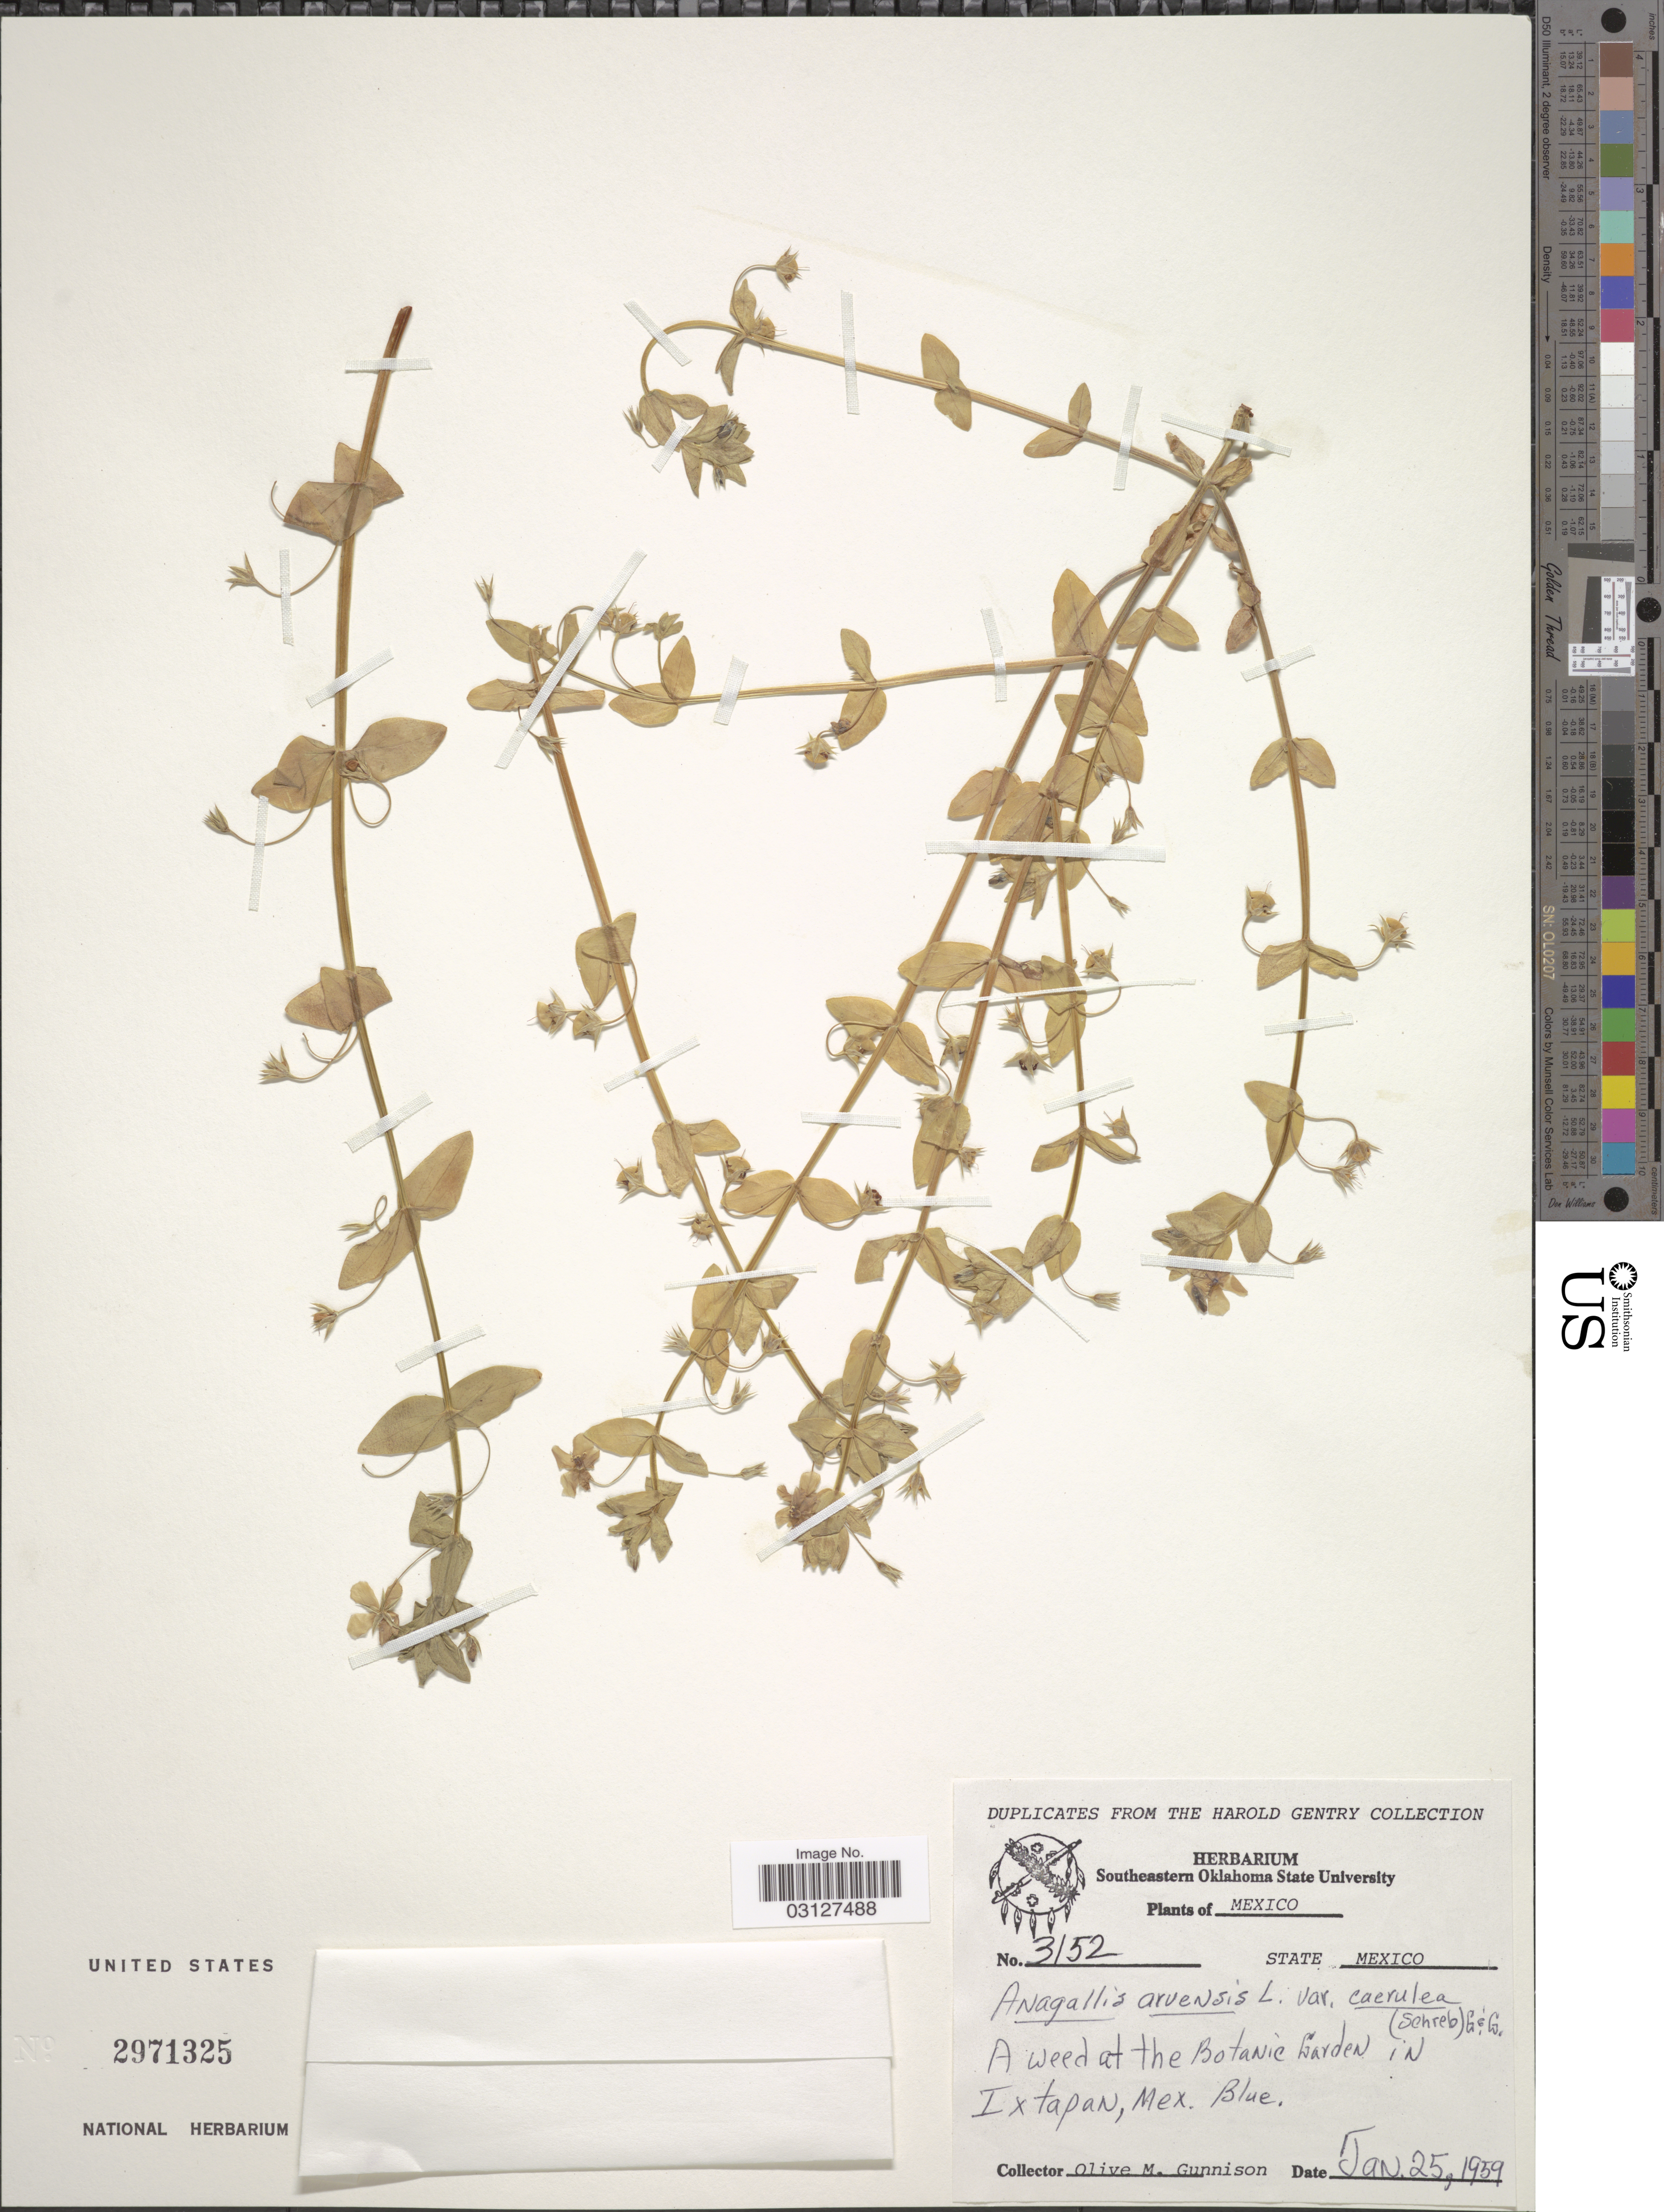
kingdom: Plantae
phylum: Tracheophyta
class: Magnoliopsida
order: Ericales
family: Primulaceae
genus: Anagallis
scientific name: Anagallis arvensis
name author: L.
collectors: Gunnison, O. M.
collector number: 3152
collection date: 1959-01-25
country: Mexico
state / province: México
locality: a weed at the Botanic Garden in Ixtapan.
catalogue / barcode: US 2971325